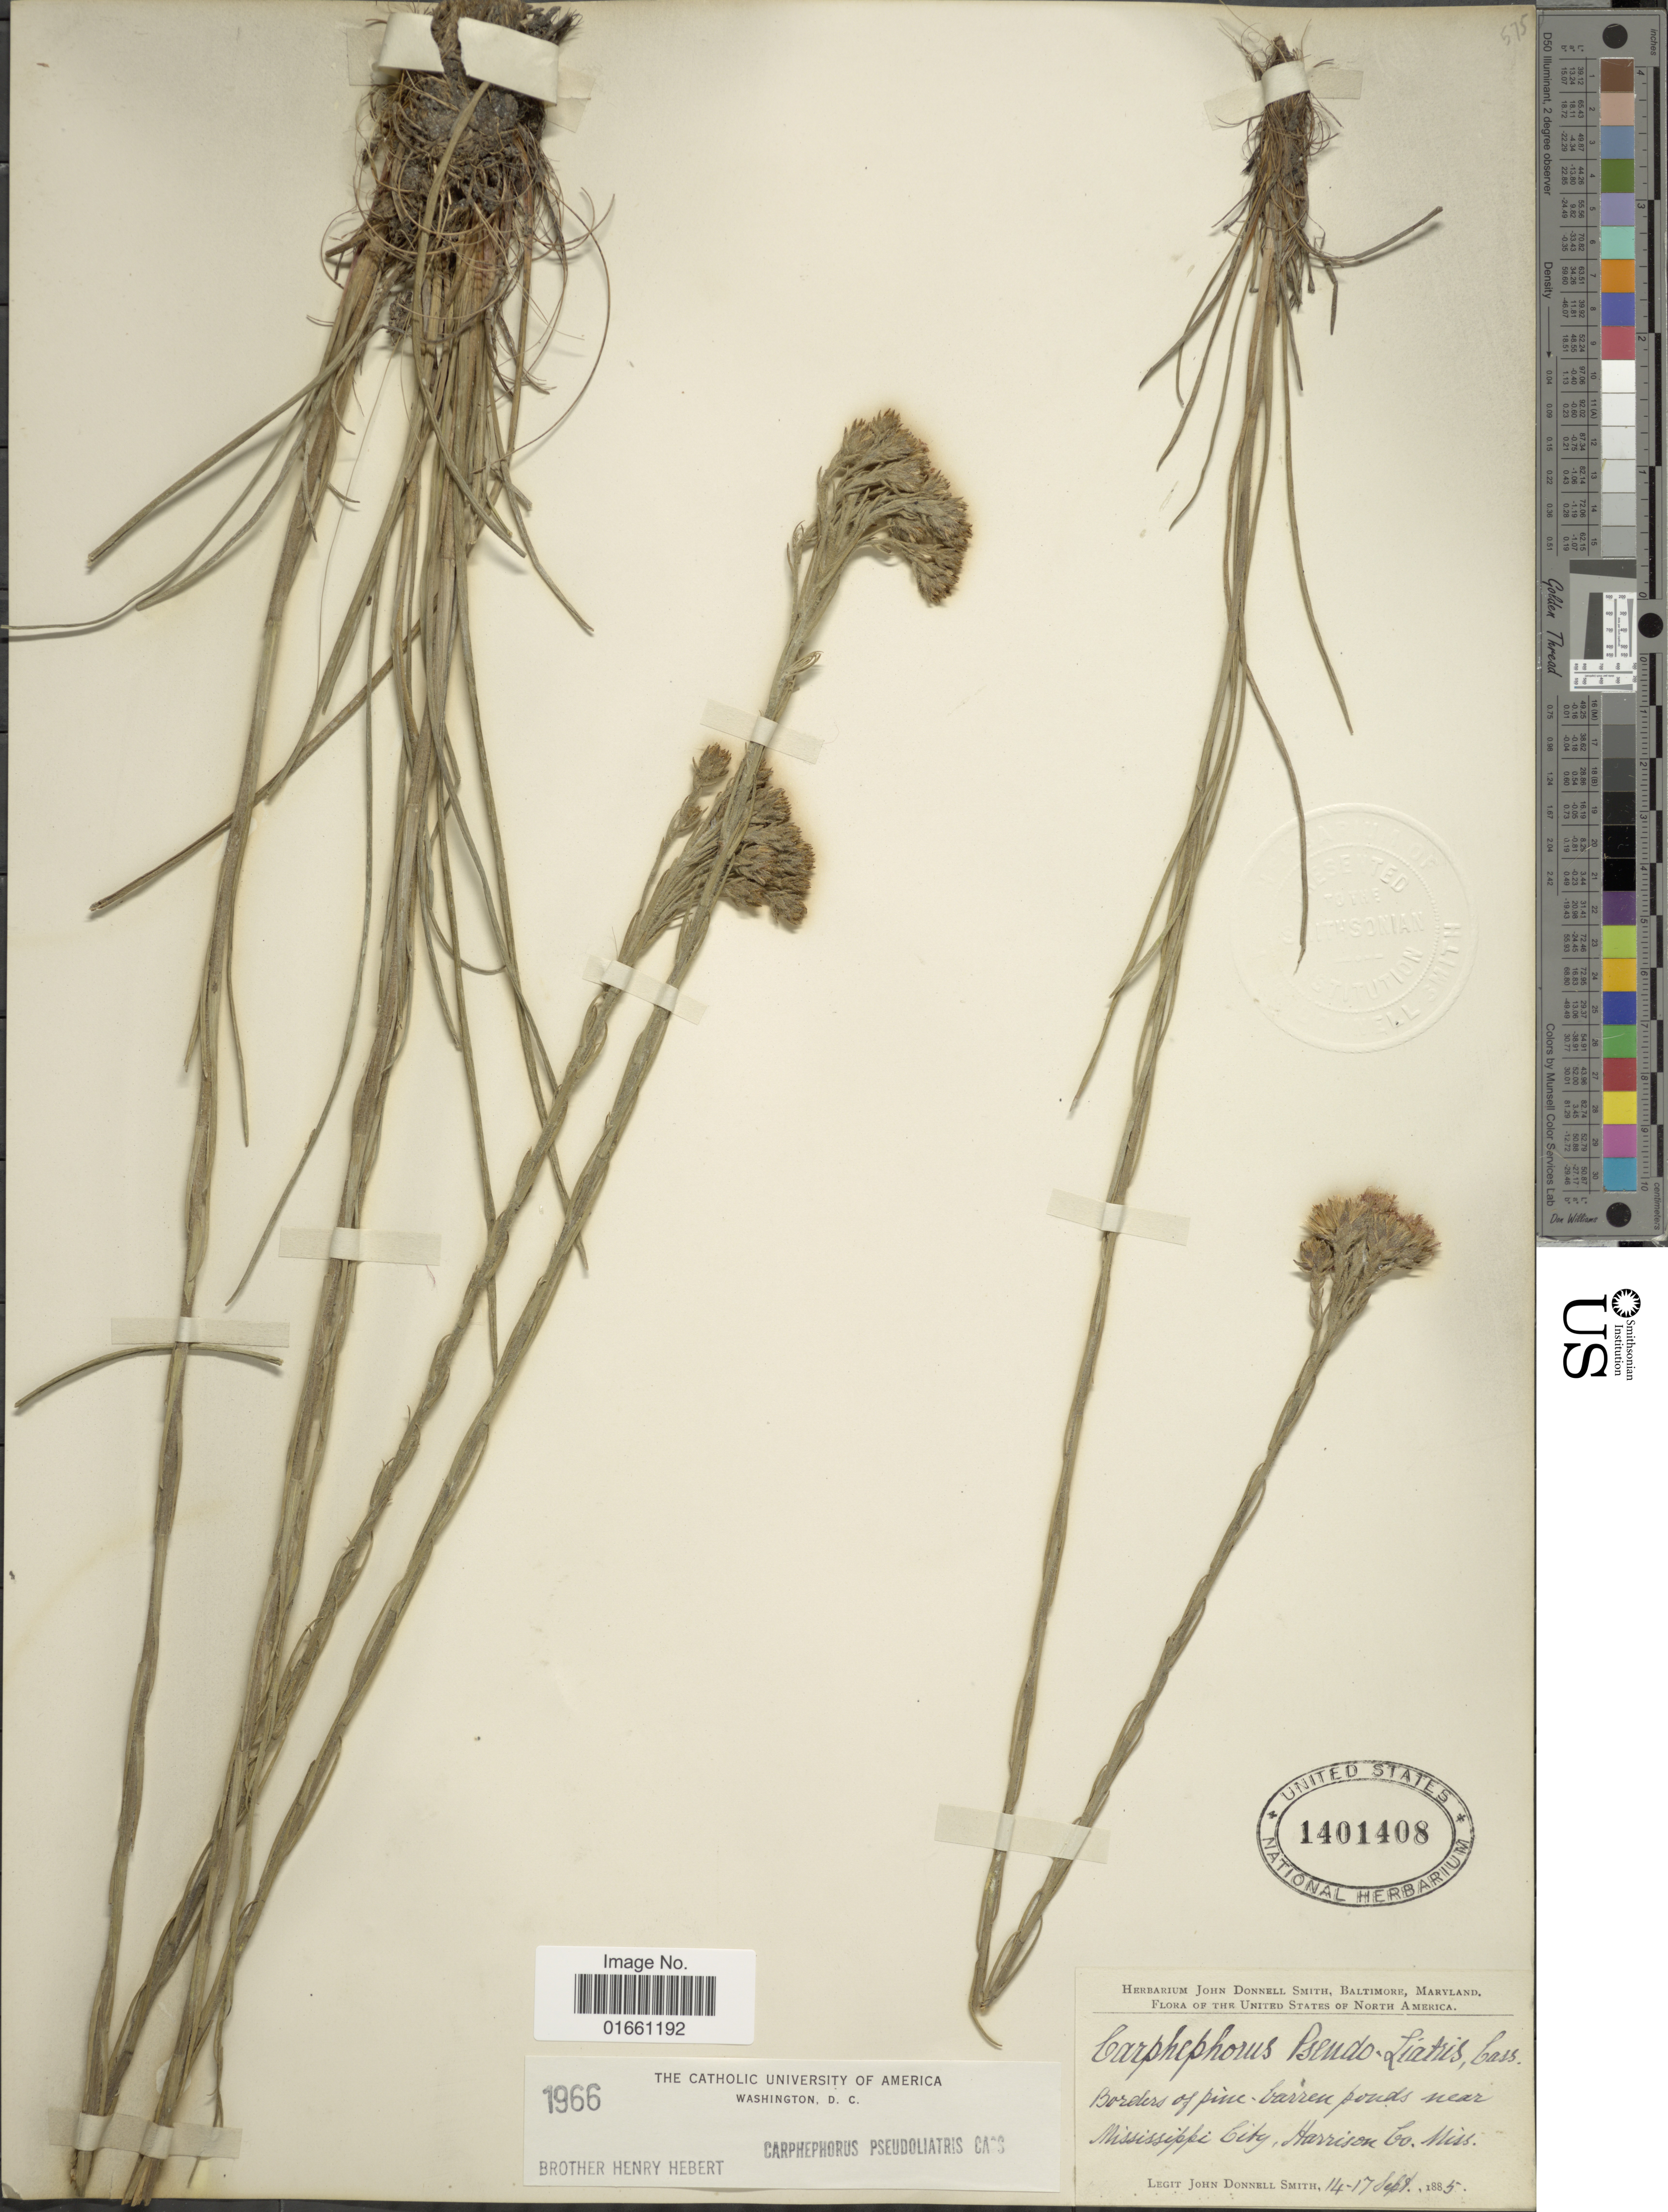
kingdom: Plantae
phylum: Tracheophyta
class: Magnoliopsida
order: Asterales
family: Asteraceae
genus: Carphephorus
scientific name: Carphephorus pseudoliatris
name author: Cass.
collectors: J. Donnell Smith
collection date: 1885-09-14/1885-09-17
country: United States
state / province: Mississippi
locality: The United States of North America, Borders of pine - barrens punds near Mississippi city, Harrison Co.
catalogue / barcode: US 1401408